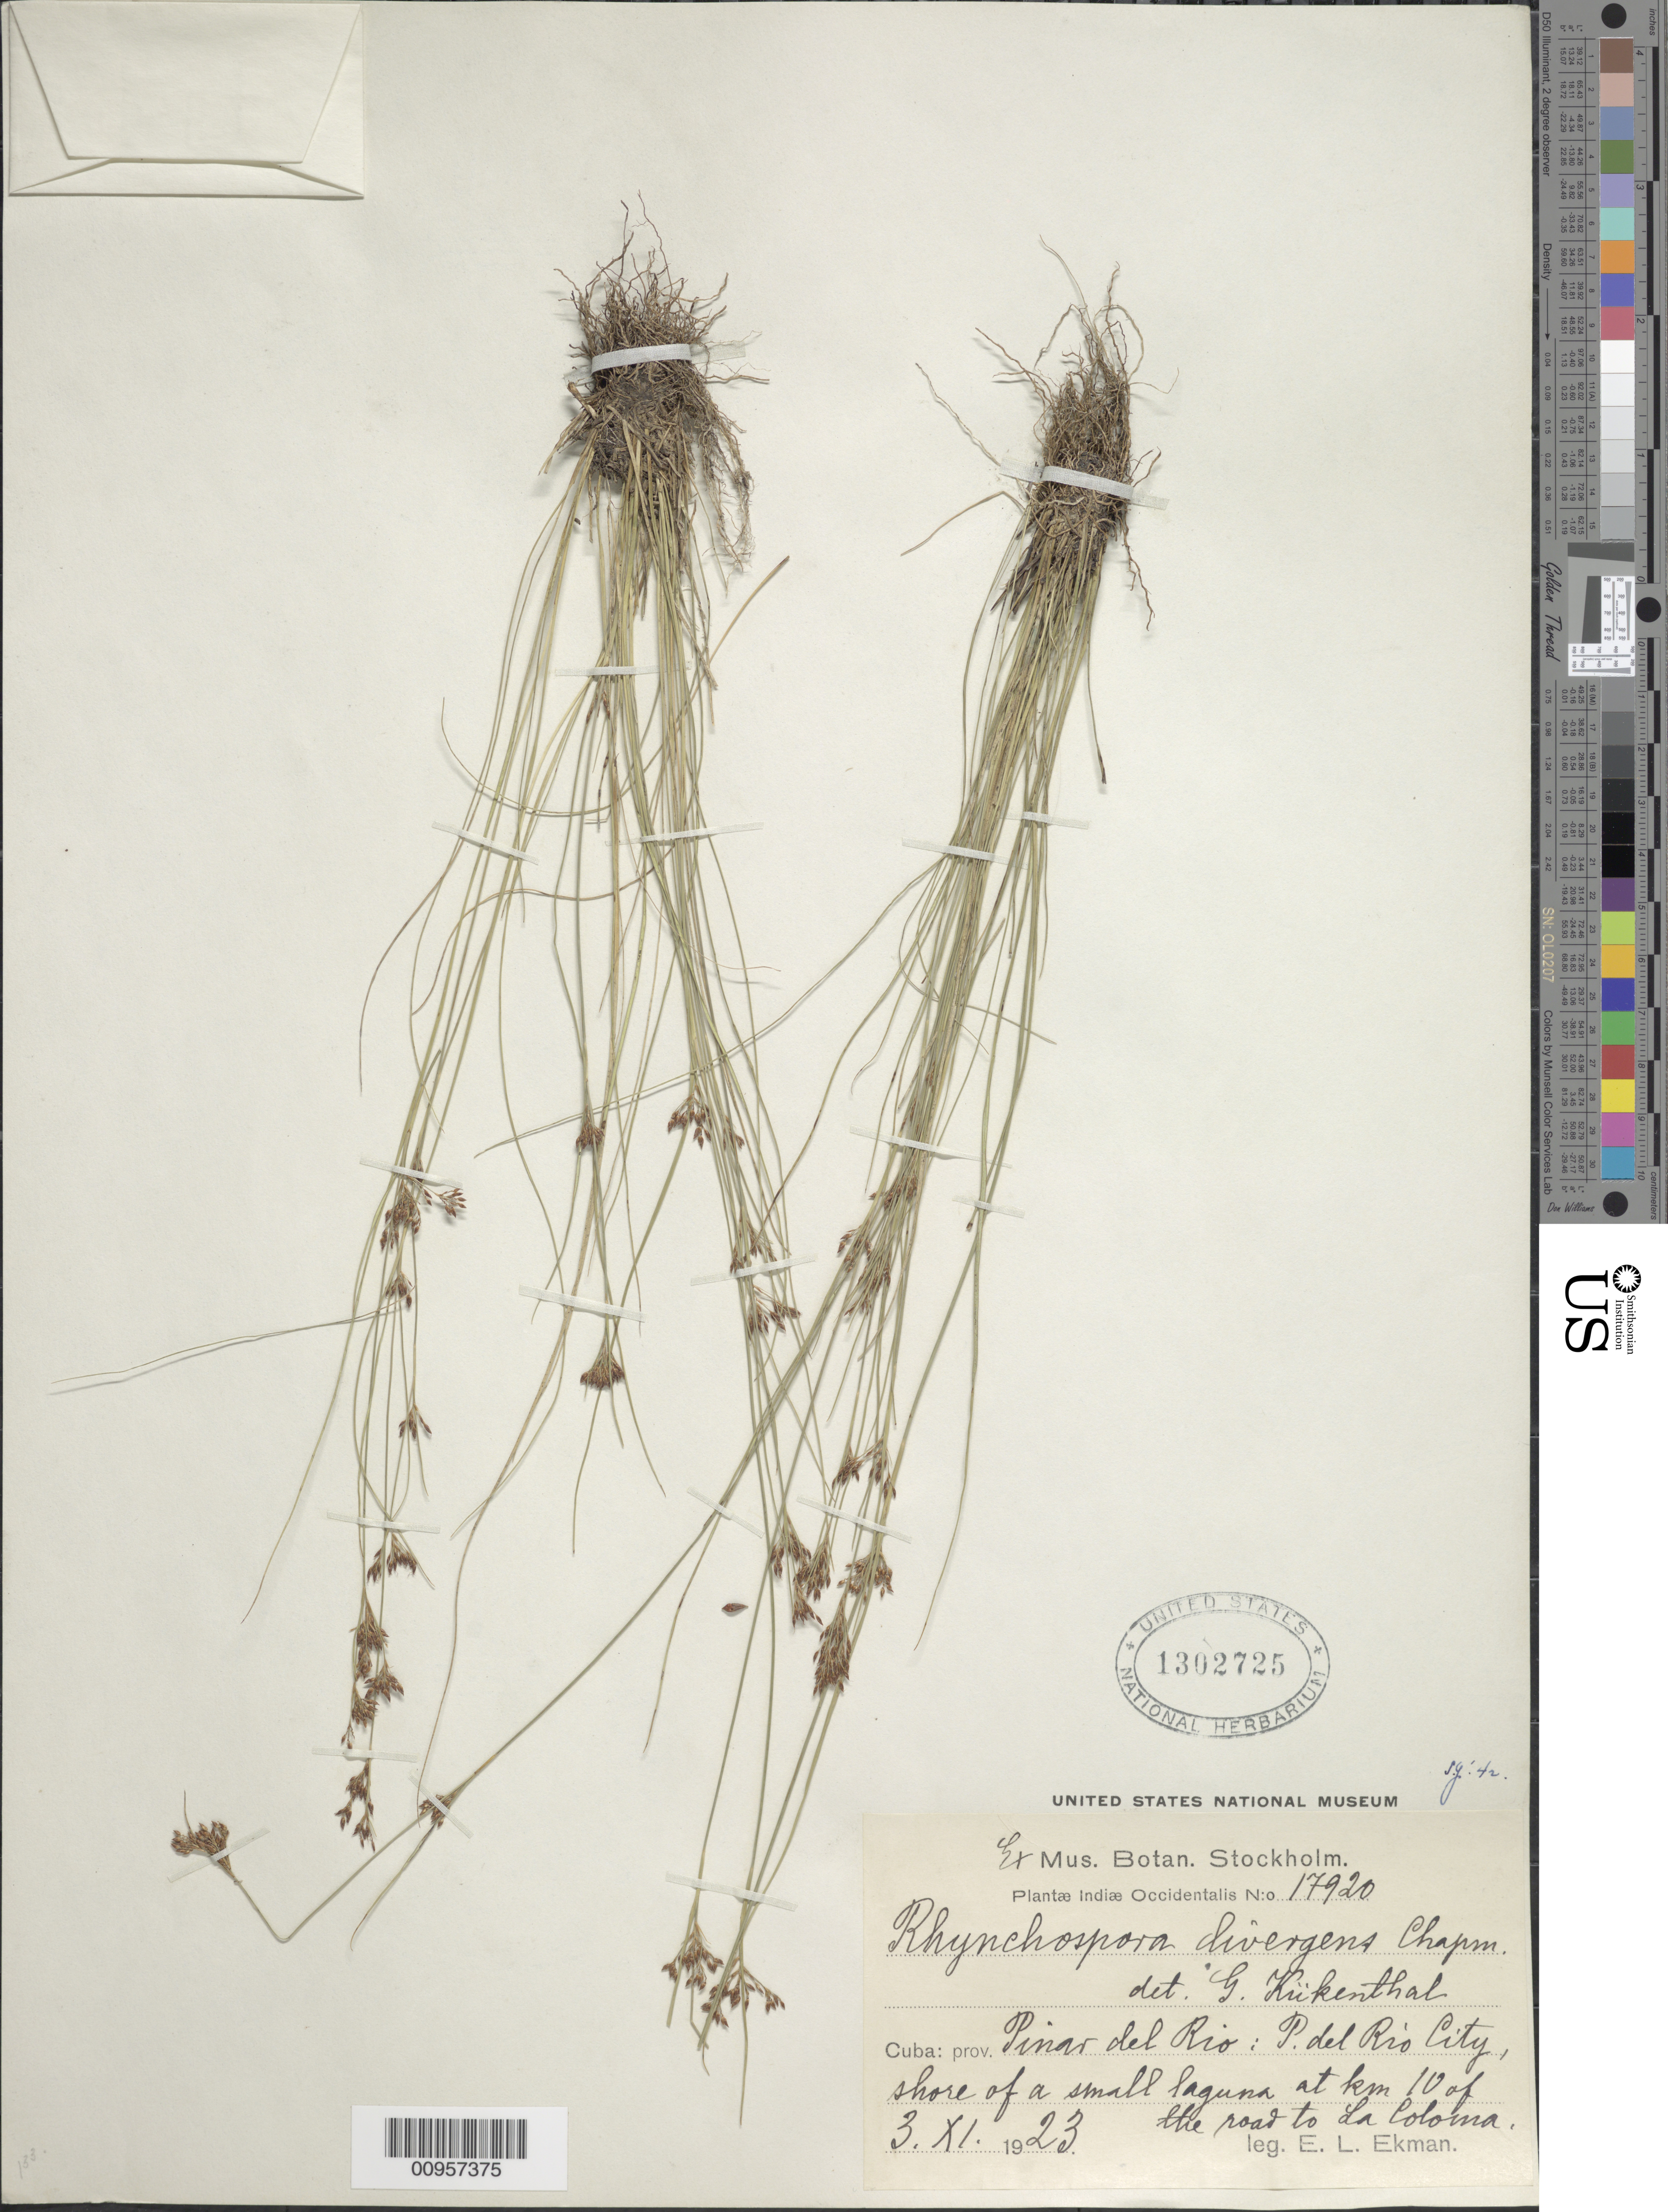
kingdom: Plantae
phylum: Tracheophyta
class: Liliopsida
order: Poales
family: Cyperaceae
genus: Rhynchospora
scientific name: Rhynchospora divergens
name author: Chapm. ex M.A. Curtis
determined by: Gale, S.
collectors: E. L. Ekman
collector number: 17920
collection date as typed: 03 Nov 1923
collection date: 1923-11-03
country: Cuba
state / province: Pinar del Rio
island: Cuba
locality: Pinar del Rio City, shore of a small lagoon at km 10 of the road to La Coloma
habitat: Shore of a small lagoon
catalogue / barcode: US 1302725